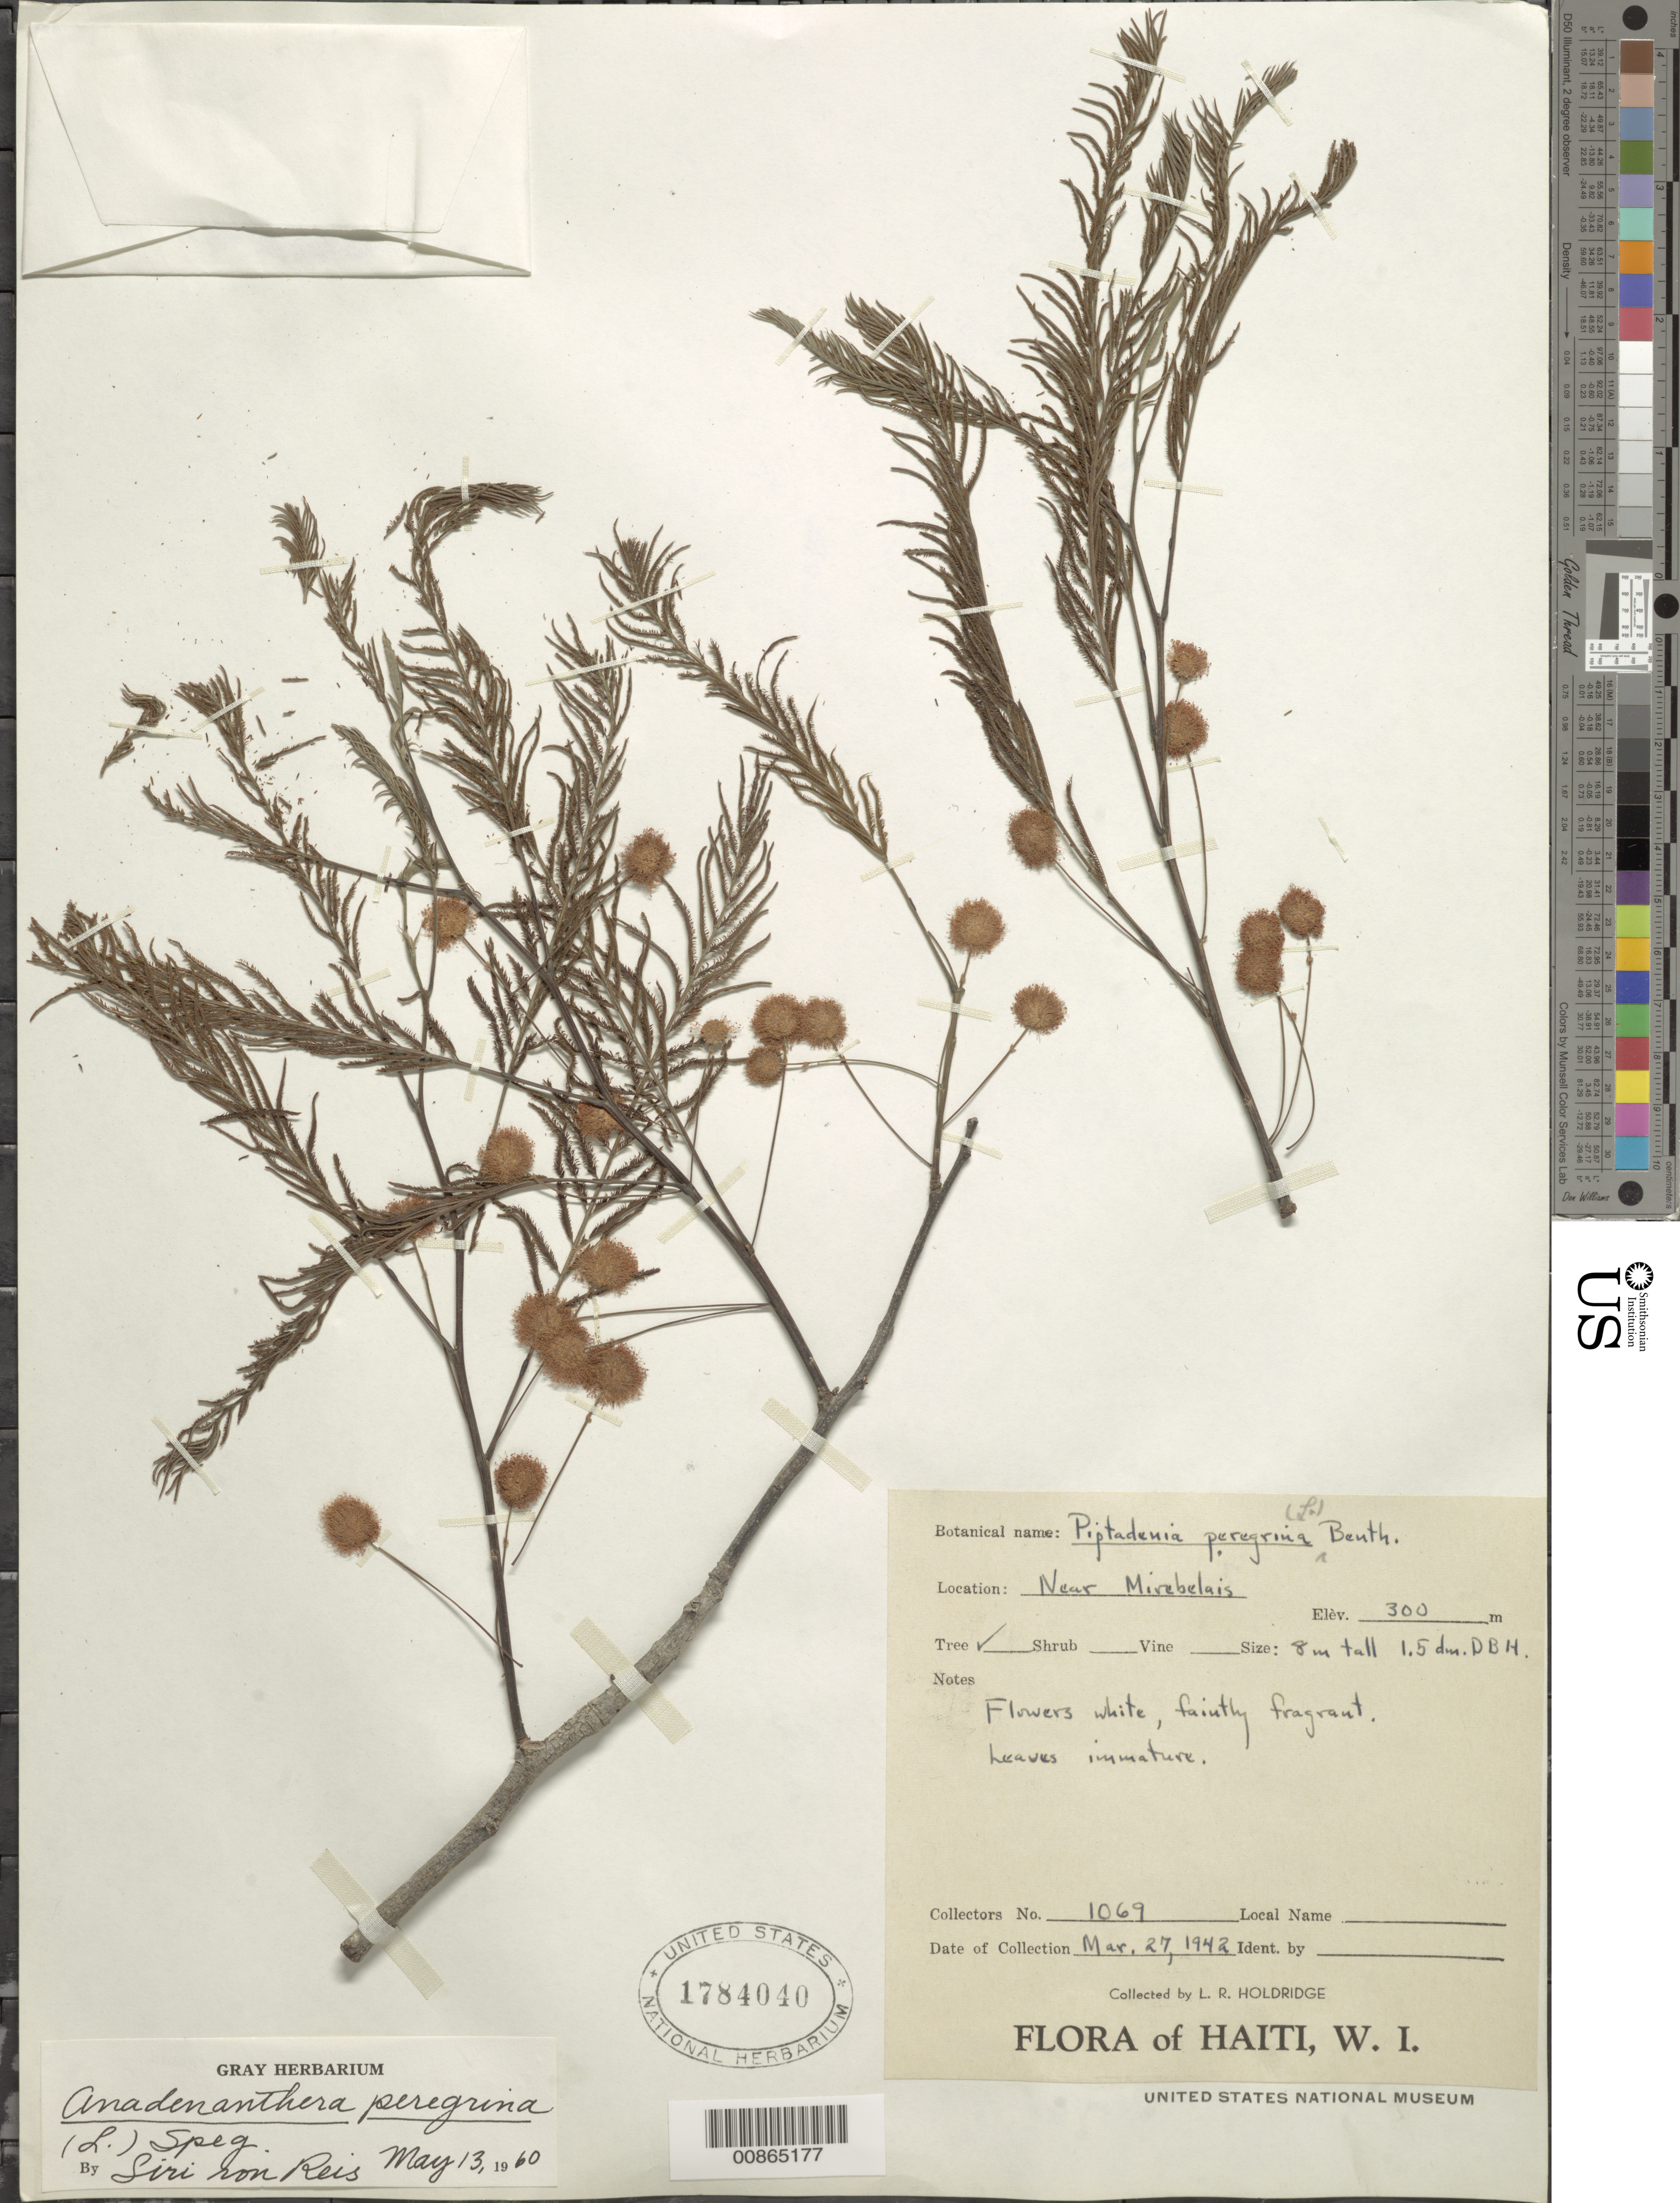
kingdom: Plantae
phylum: Tracheophyta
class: Magnoliopsida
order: Fabales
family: Fabaceae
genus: Anadenanthera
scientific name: Anadenanthera peregrina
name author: (L.) Speg.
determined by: Von Reis, S.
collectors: L. Holdridge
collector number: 1069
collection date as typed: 27 Mar 1942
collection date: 1942-03-27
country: Haiti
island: Hispaniola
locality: Near Mirebelais.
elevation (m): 300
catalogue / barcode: US 1784040